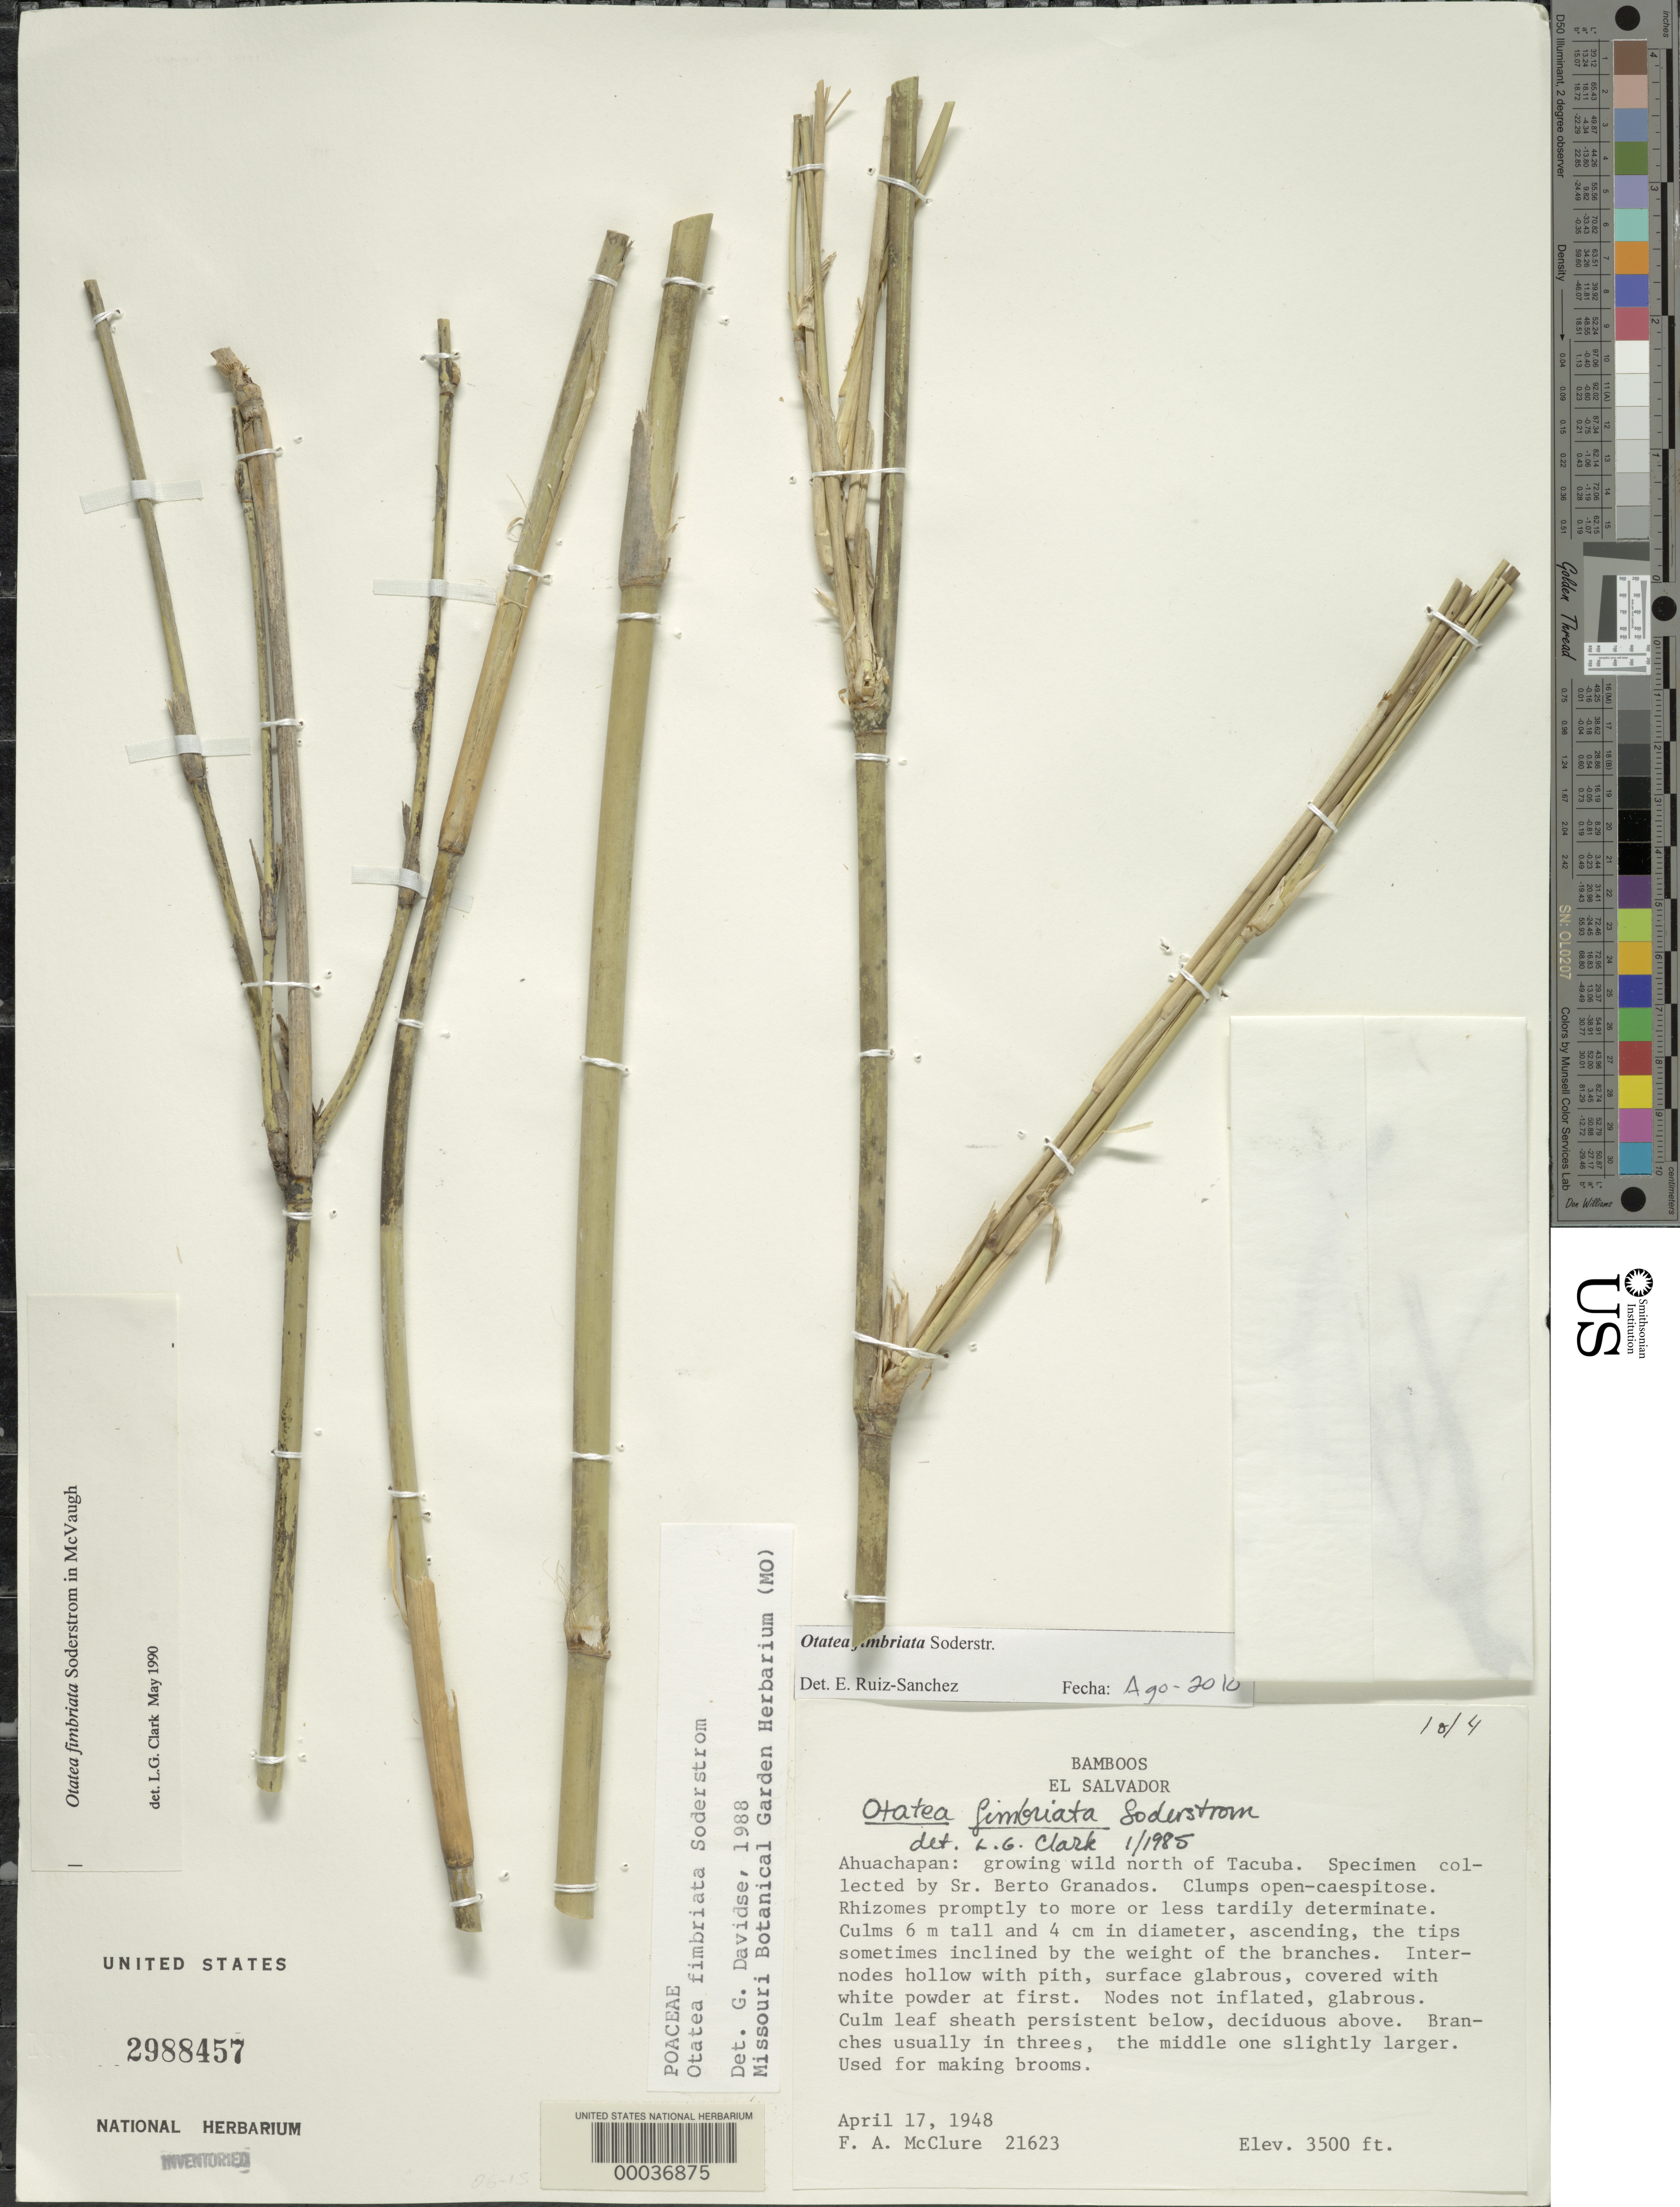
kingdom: Plantae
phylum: Tracheophyta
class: Liliopsida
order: Poales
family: Poaceae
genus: Otatea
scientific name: Otatea fimbriata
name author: Soderstr. in McVaugh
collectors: F. A. McClure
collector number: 21623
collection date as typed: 17 Apr 1948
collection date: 1948-04-17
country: El Salvador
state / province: Ahuachapán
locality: Tacuba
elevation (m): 1068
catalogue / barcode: US 2988457